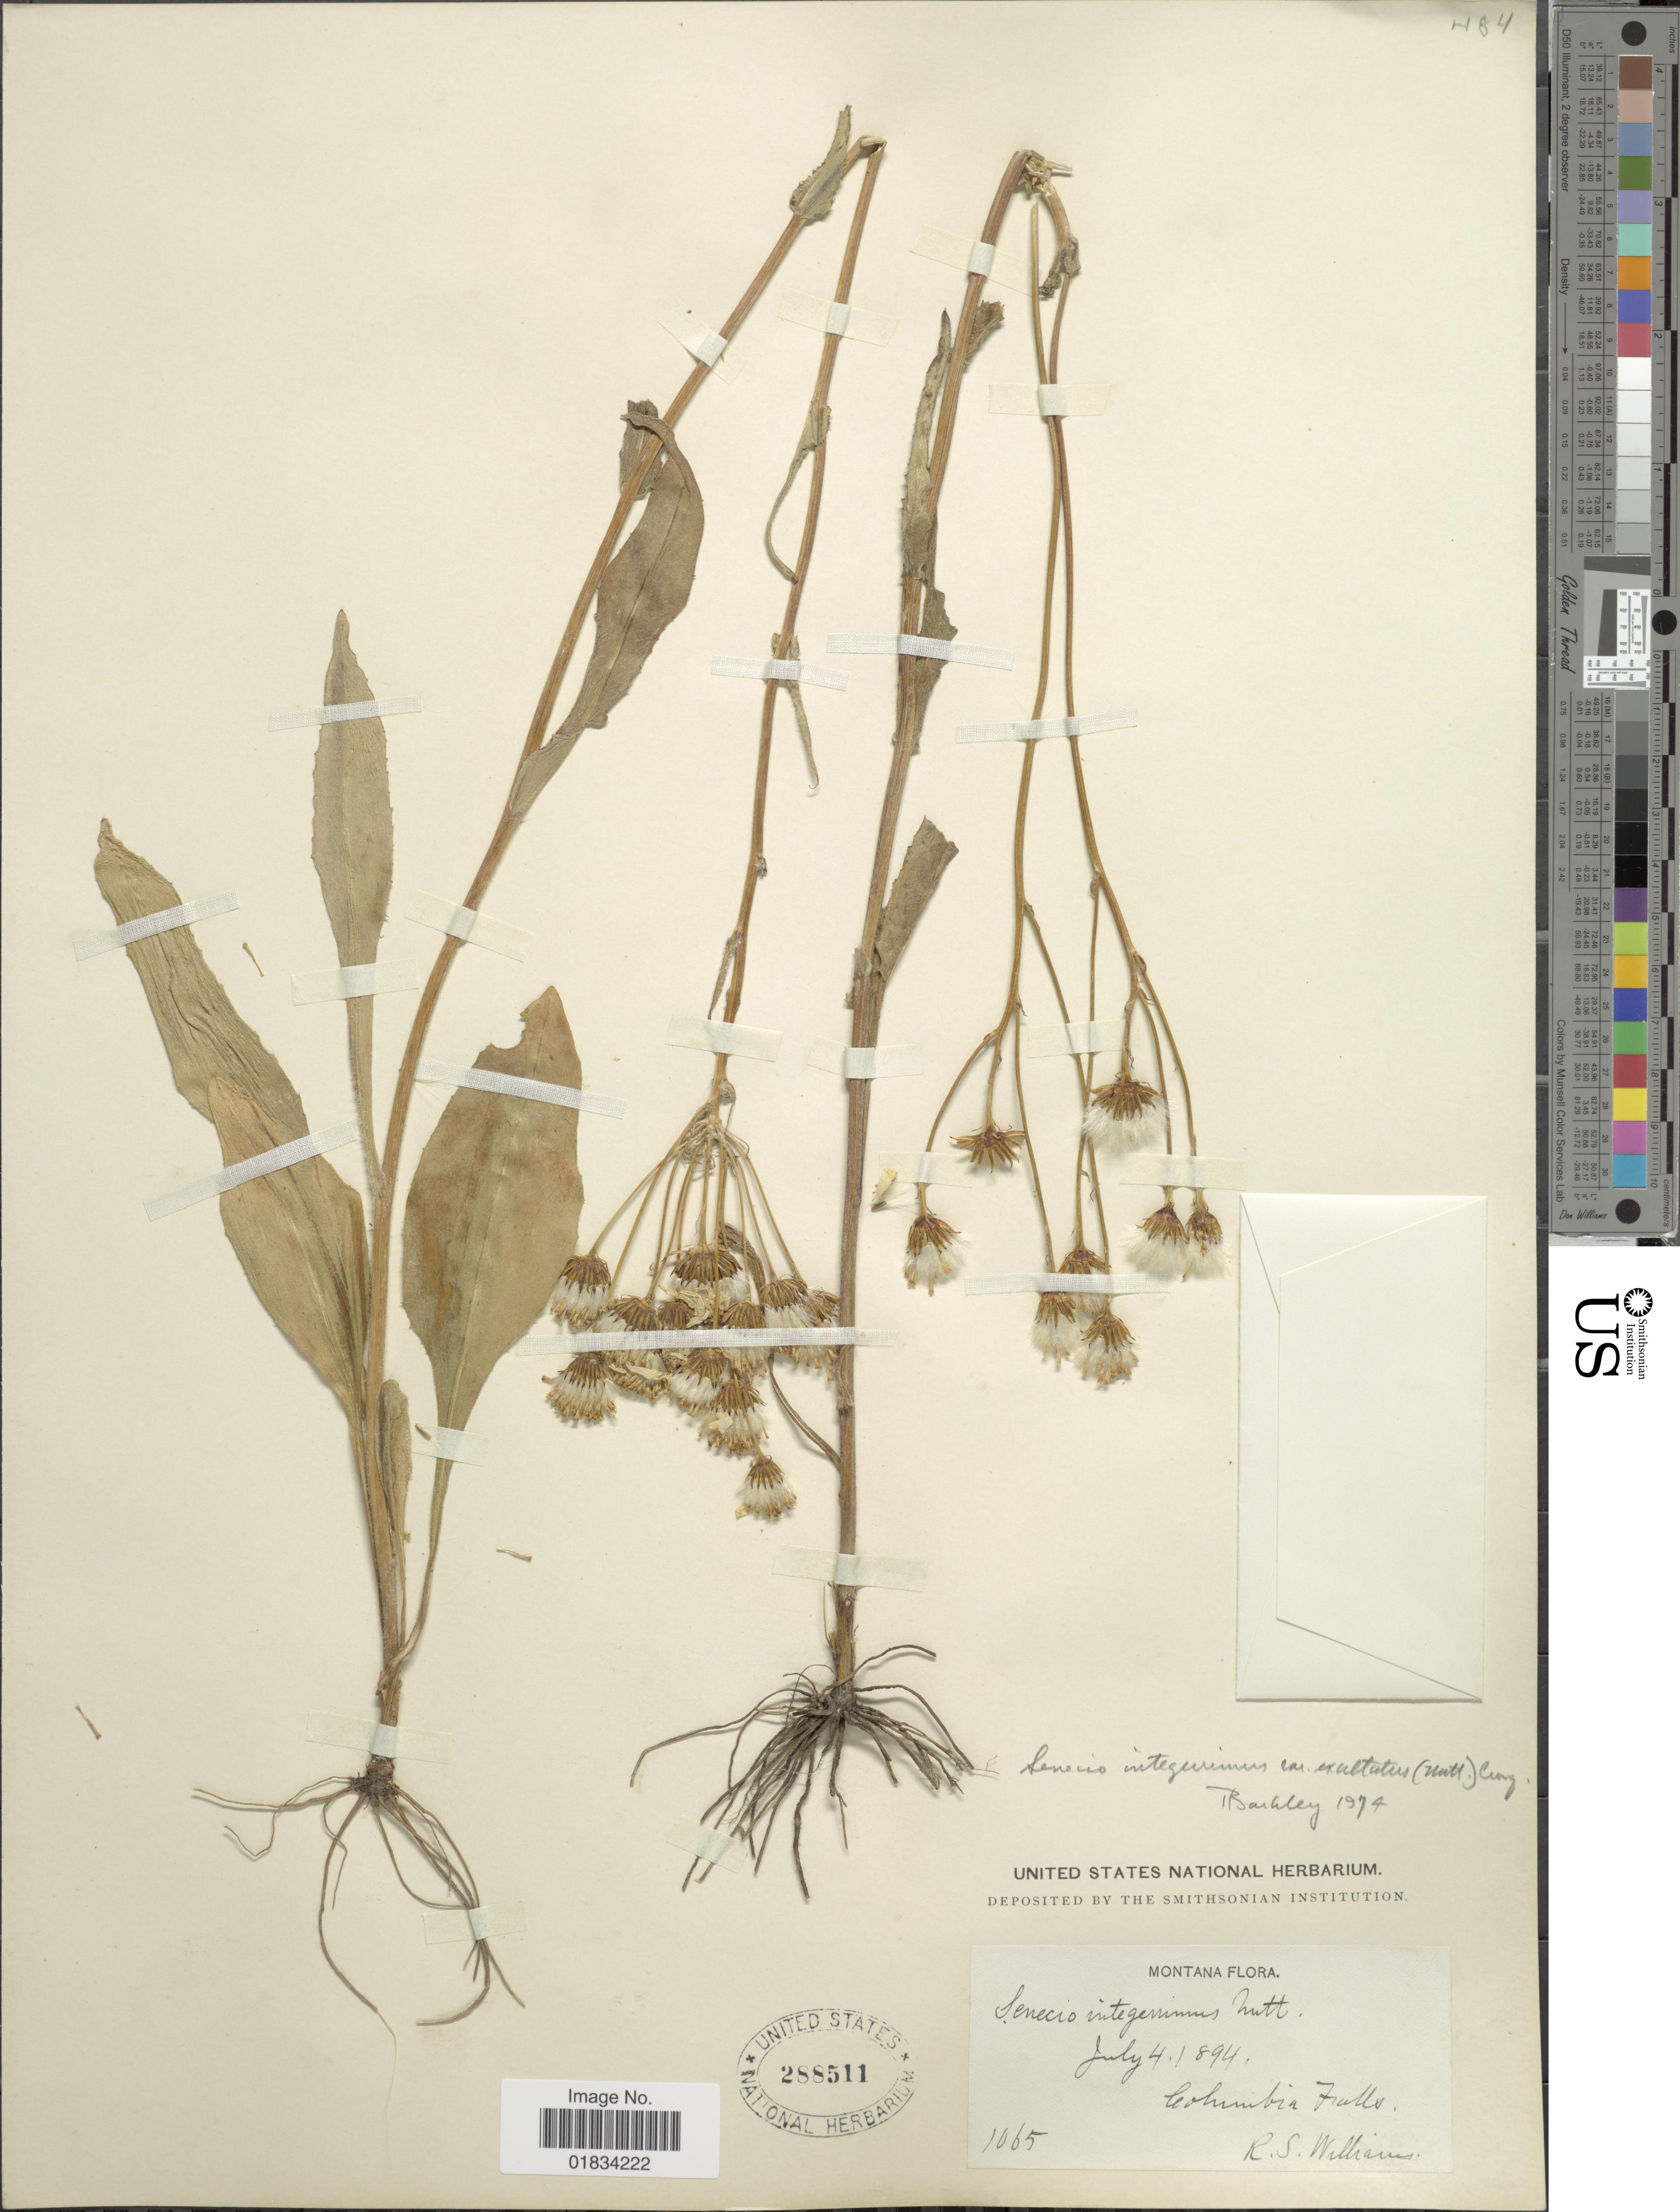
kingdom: Plantae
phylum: Tracheophyta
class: Magnoliopsida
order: Asterales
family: Asteraceae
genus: Senecio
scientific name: Senecio integerrimus var. exaltatus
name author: (Nutt.) Cronq.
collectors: R. S. Williams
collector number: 1065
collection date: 1894-07-04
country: United States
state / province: Montana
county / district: Flathead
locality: Columbia Falls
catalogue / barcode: US 288511